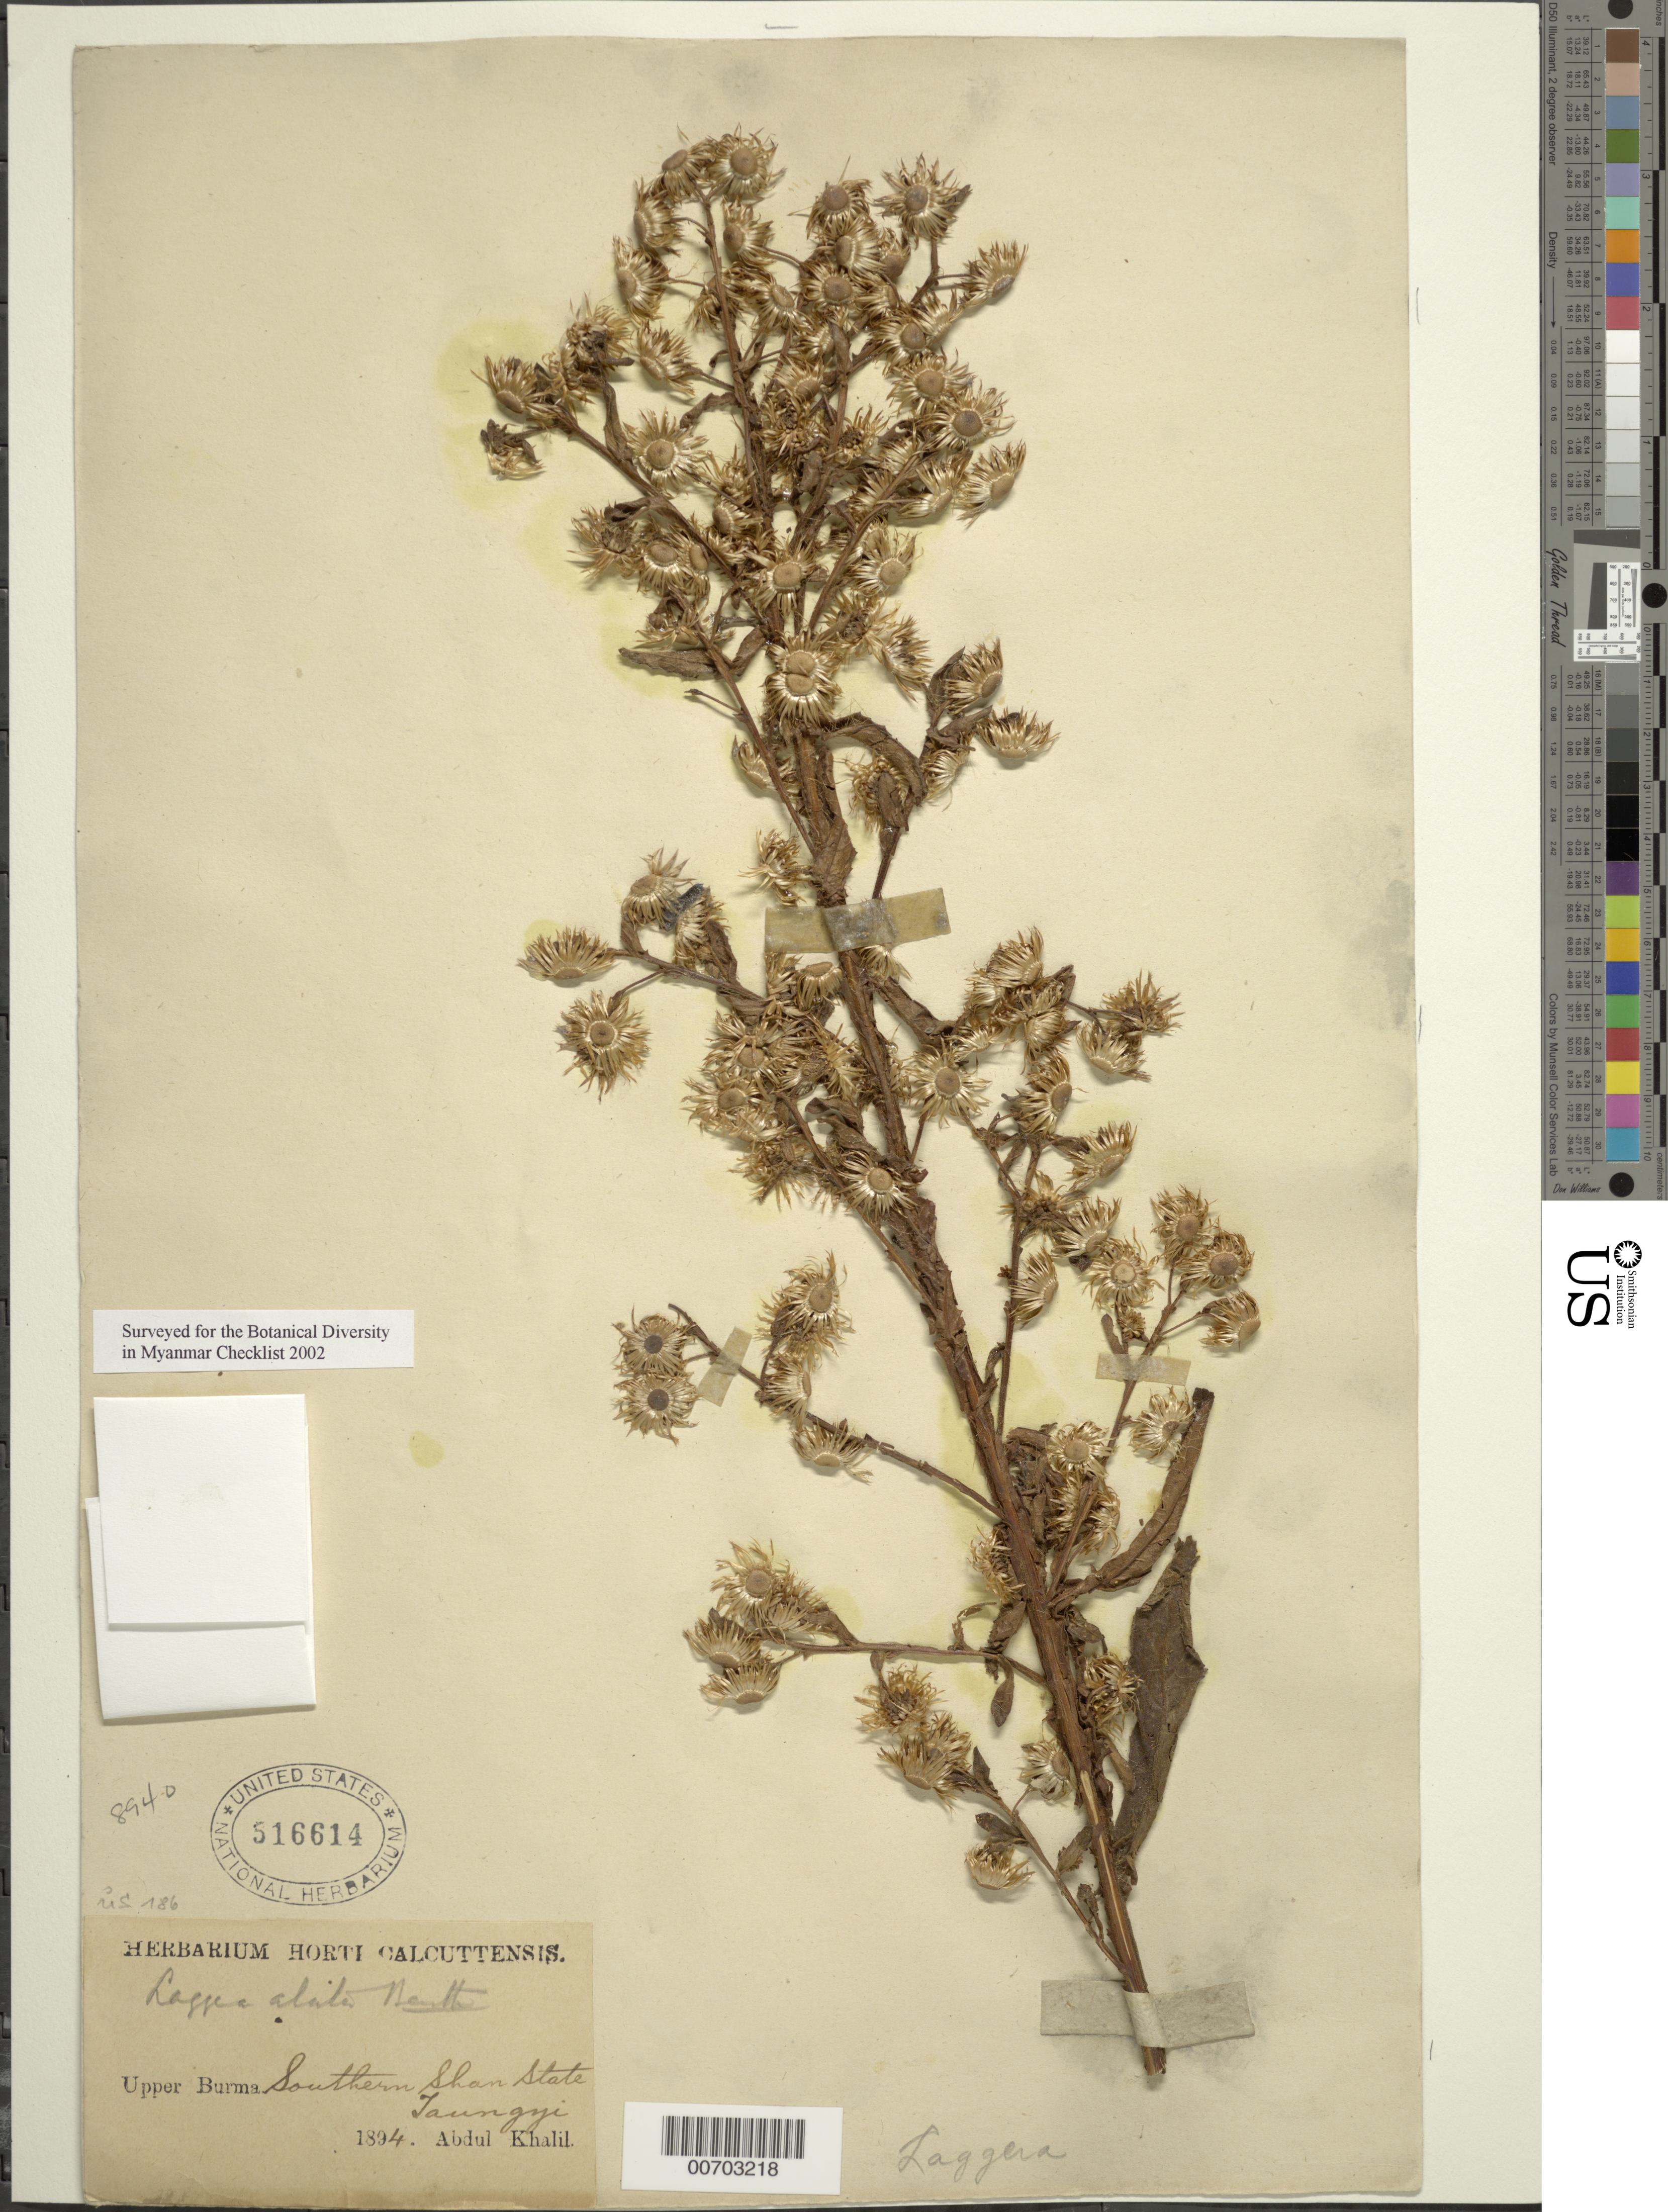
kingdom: Plantae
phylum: Tracheophyta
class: Magnoliopsida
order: Asterales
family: Asteraceae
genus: Laggera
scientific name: Laggera alata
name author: Sch. Bip.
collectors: A. Khalil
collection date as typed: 1894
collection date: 1894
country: Myanmar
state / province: Shan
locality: Southern Shan State, Taungyi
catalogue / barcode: US 516614